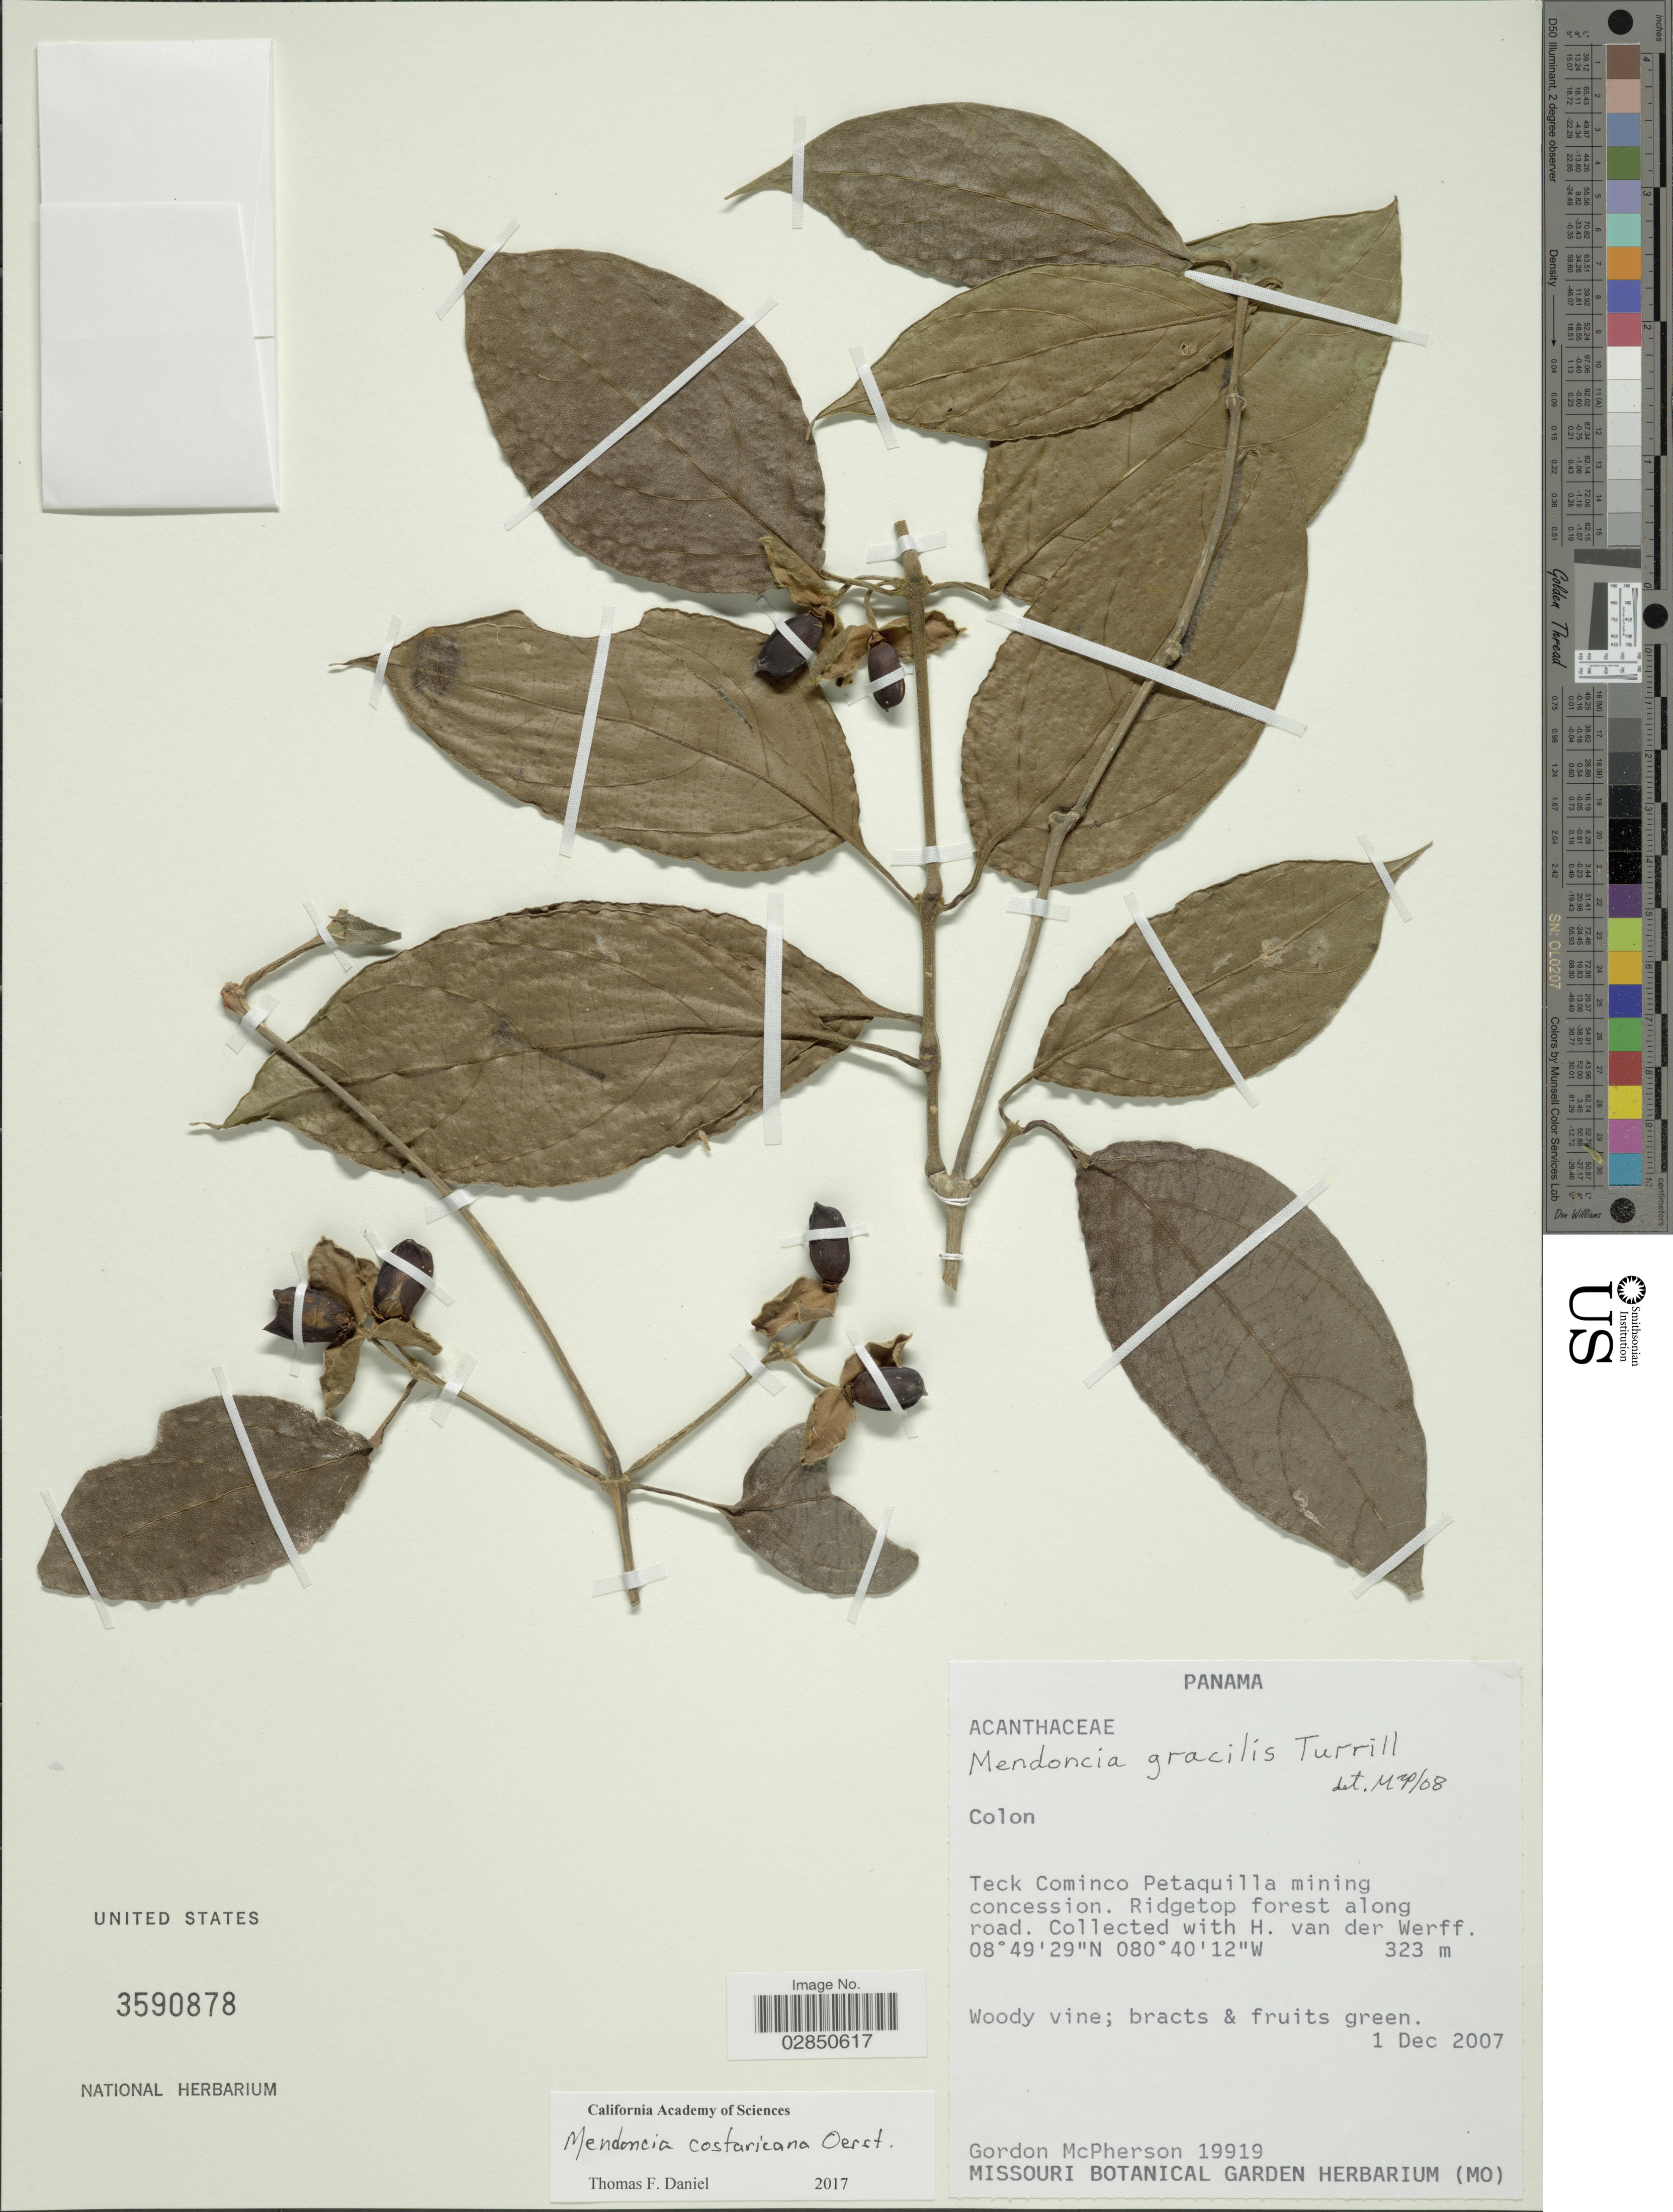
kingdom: Plantae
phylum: Tracheophyta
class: Magnoliopsida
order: Lamiales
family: Acanthaceae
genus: Mendoncia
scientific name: Mendoncia costaricana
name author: Oerst.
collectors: G. D. McPherson & H. van der Werff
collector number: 19919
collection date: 2007-12-01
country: Panama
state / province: Colón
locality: Colon, Teck Cominco Petaquilla mining concession, Ridgetop forest along road.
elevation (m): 323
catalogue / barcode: US 3590878